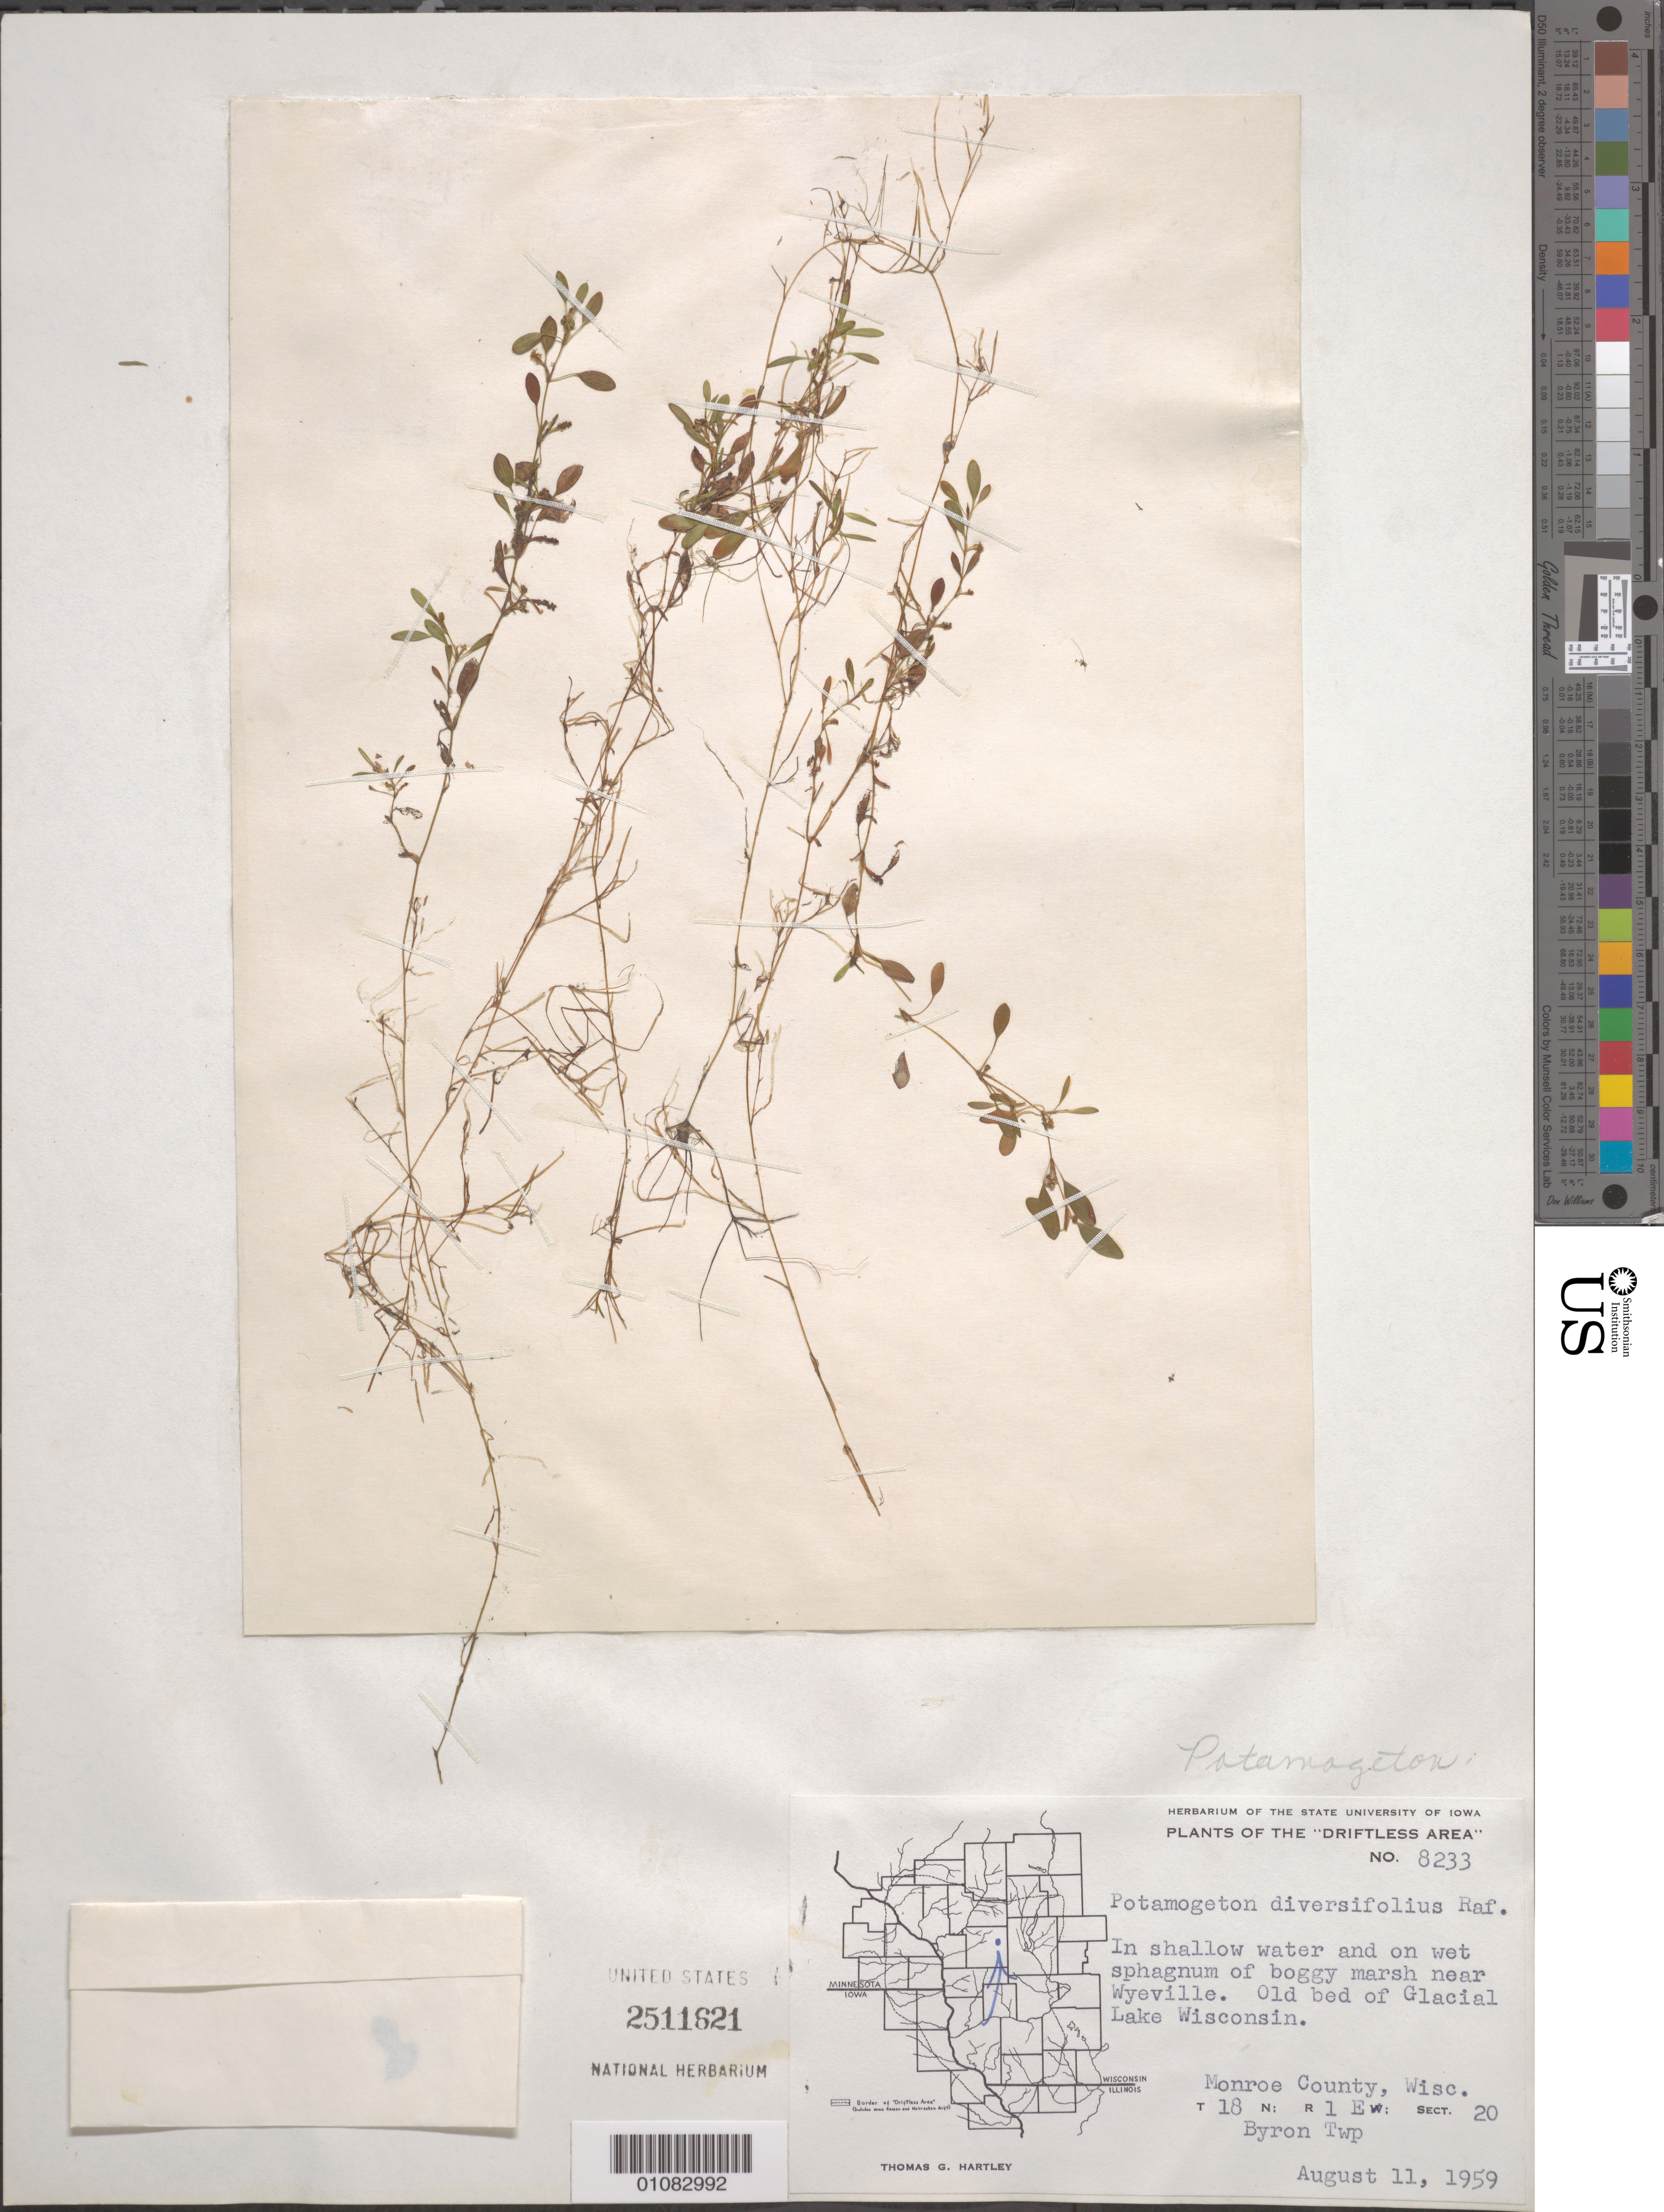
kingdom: Plantae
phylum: Tracheophyta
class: Liliopsida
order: Alismatales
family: Potamogetonaceae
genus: Potamogeton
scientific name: Potamogeton diversifolius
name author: Raf.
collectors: T. G. Hartley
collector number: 8233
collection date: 1959-08-11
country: United States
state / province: Wisconsin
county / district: Monroe County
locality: Byron Twp., near Wyeville, old bed of Glacial Lake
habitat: In shallow water and on wet sphagnum of boggy marsh.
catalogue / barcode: US 2511621